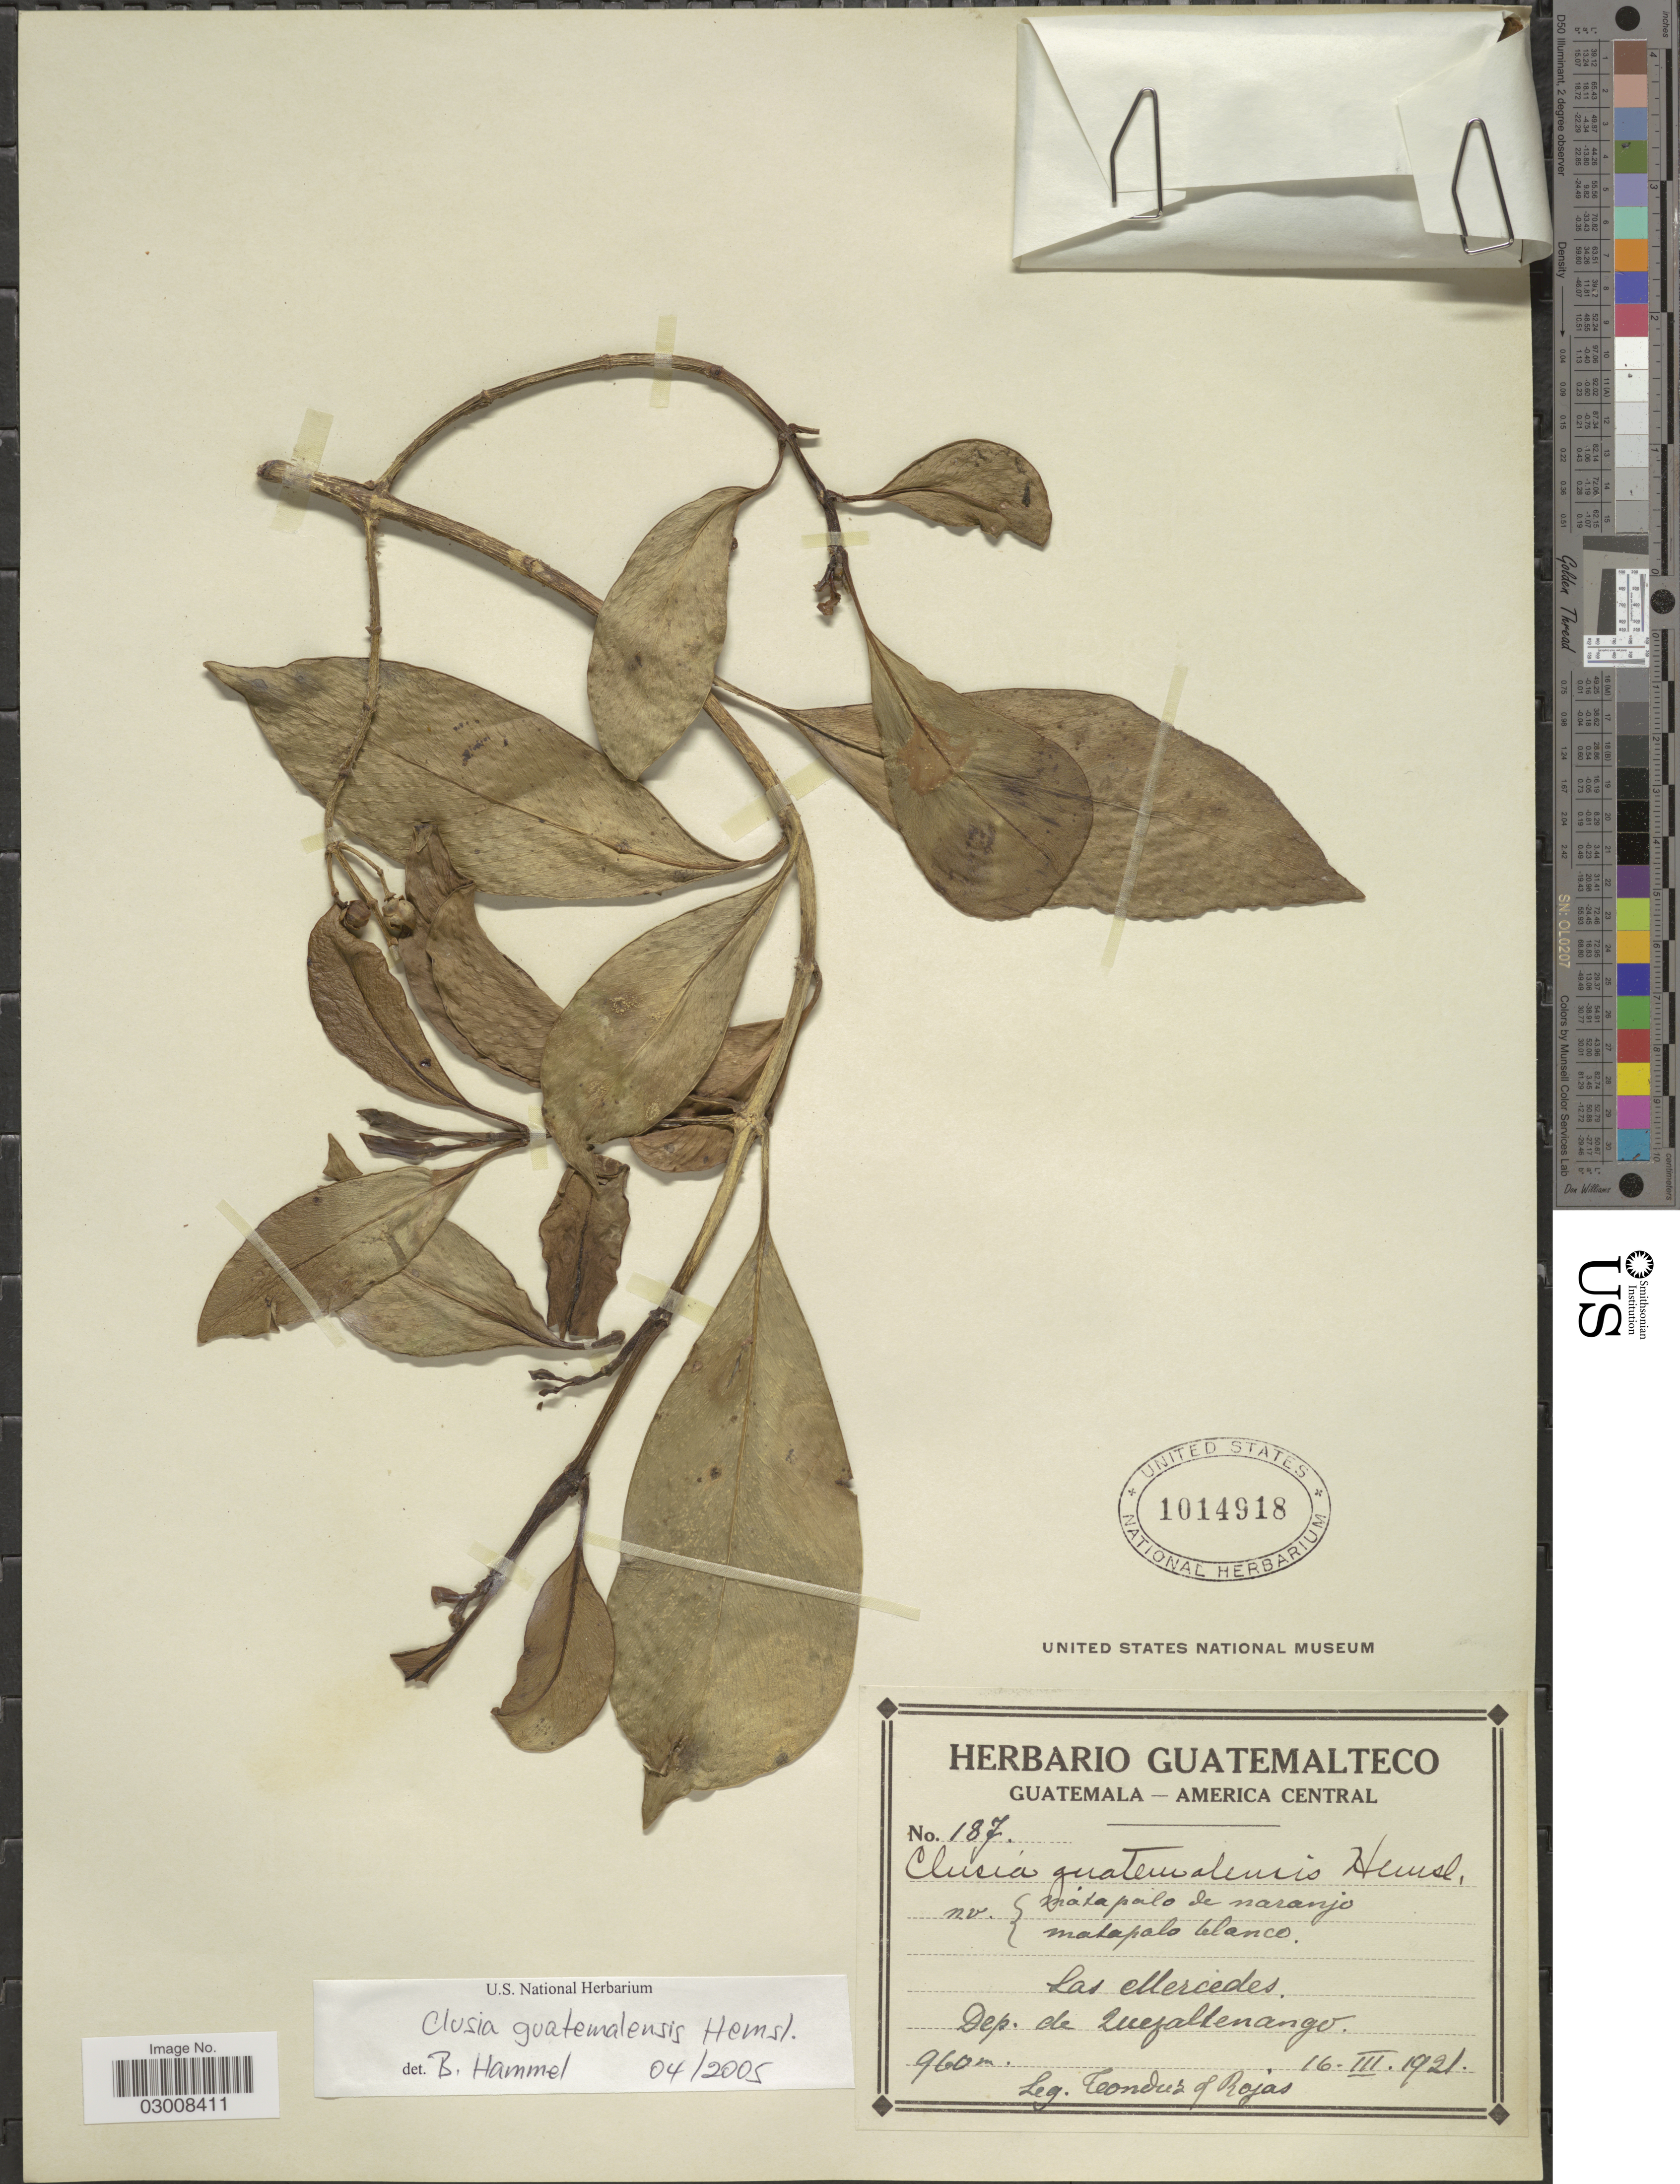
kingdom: Plantae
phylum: Tracheophyta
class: Magnoliopsida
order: Malpighiales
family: Clusiaceae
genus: Clusia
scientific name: Clusia guatemalensis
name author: Hemsl.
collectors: Tonduz & Rojas, --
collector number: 187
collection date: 1921-03-16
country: Guatemala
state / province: Quetzaltenango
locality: Las ellercedes, Dep. de Quezaltenango.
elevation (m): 960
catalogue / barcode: US 1014918